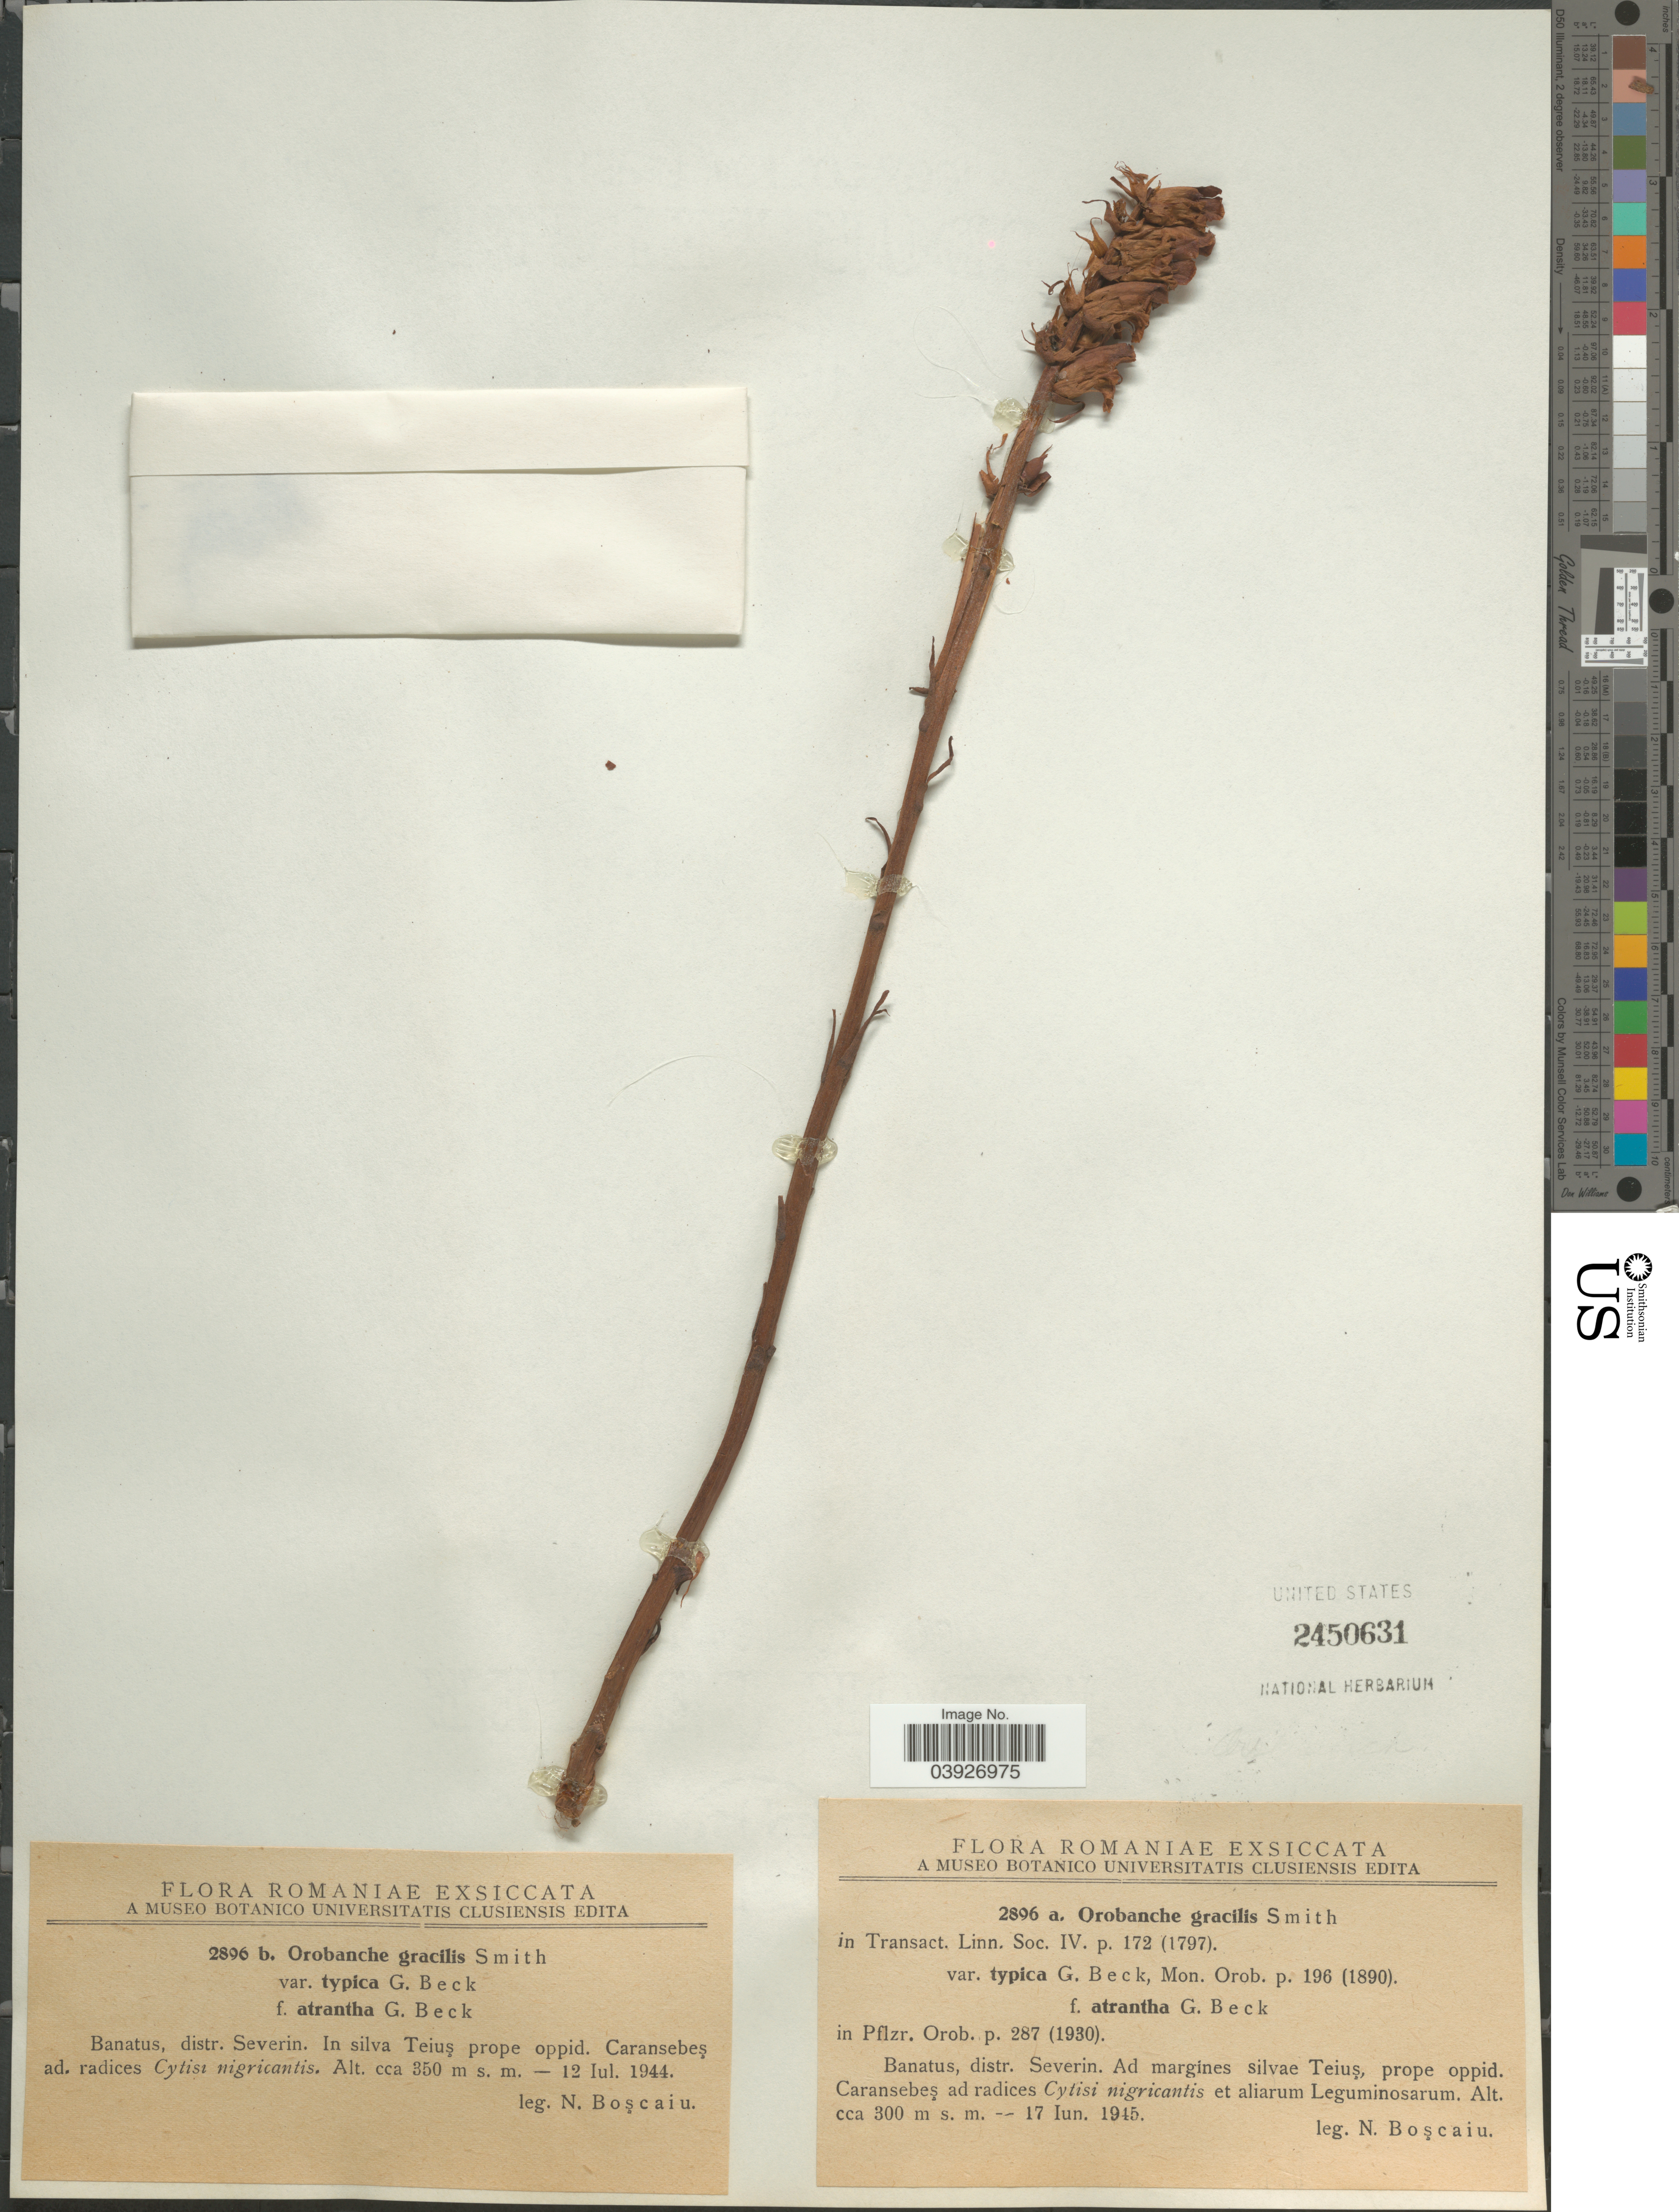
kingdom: Plantae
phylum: Tracheophyta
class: Magnoliopsida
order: Lamiales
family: Orobanchaceae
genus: Orobanche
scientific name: Orobanche gracilis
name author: Sm.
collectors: Boscaiu, N.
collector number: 2896a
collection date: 1945-06-17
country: Romania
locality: Banatus, distr. Severin. Ad margines silvae Teiuş, prope oppid. Caransebeş ad radices Cytisi nigricantis et aliarum Leguminosarum.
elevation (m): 300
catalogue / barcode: US 2450631